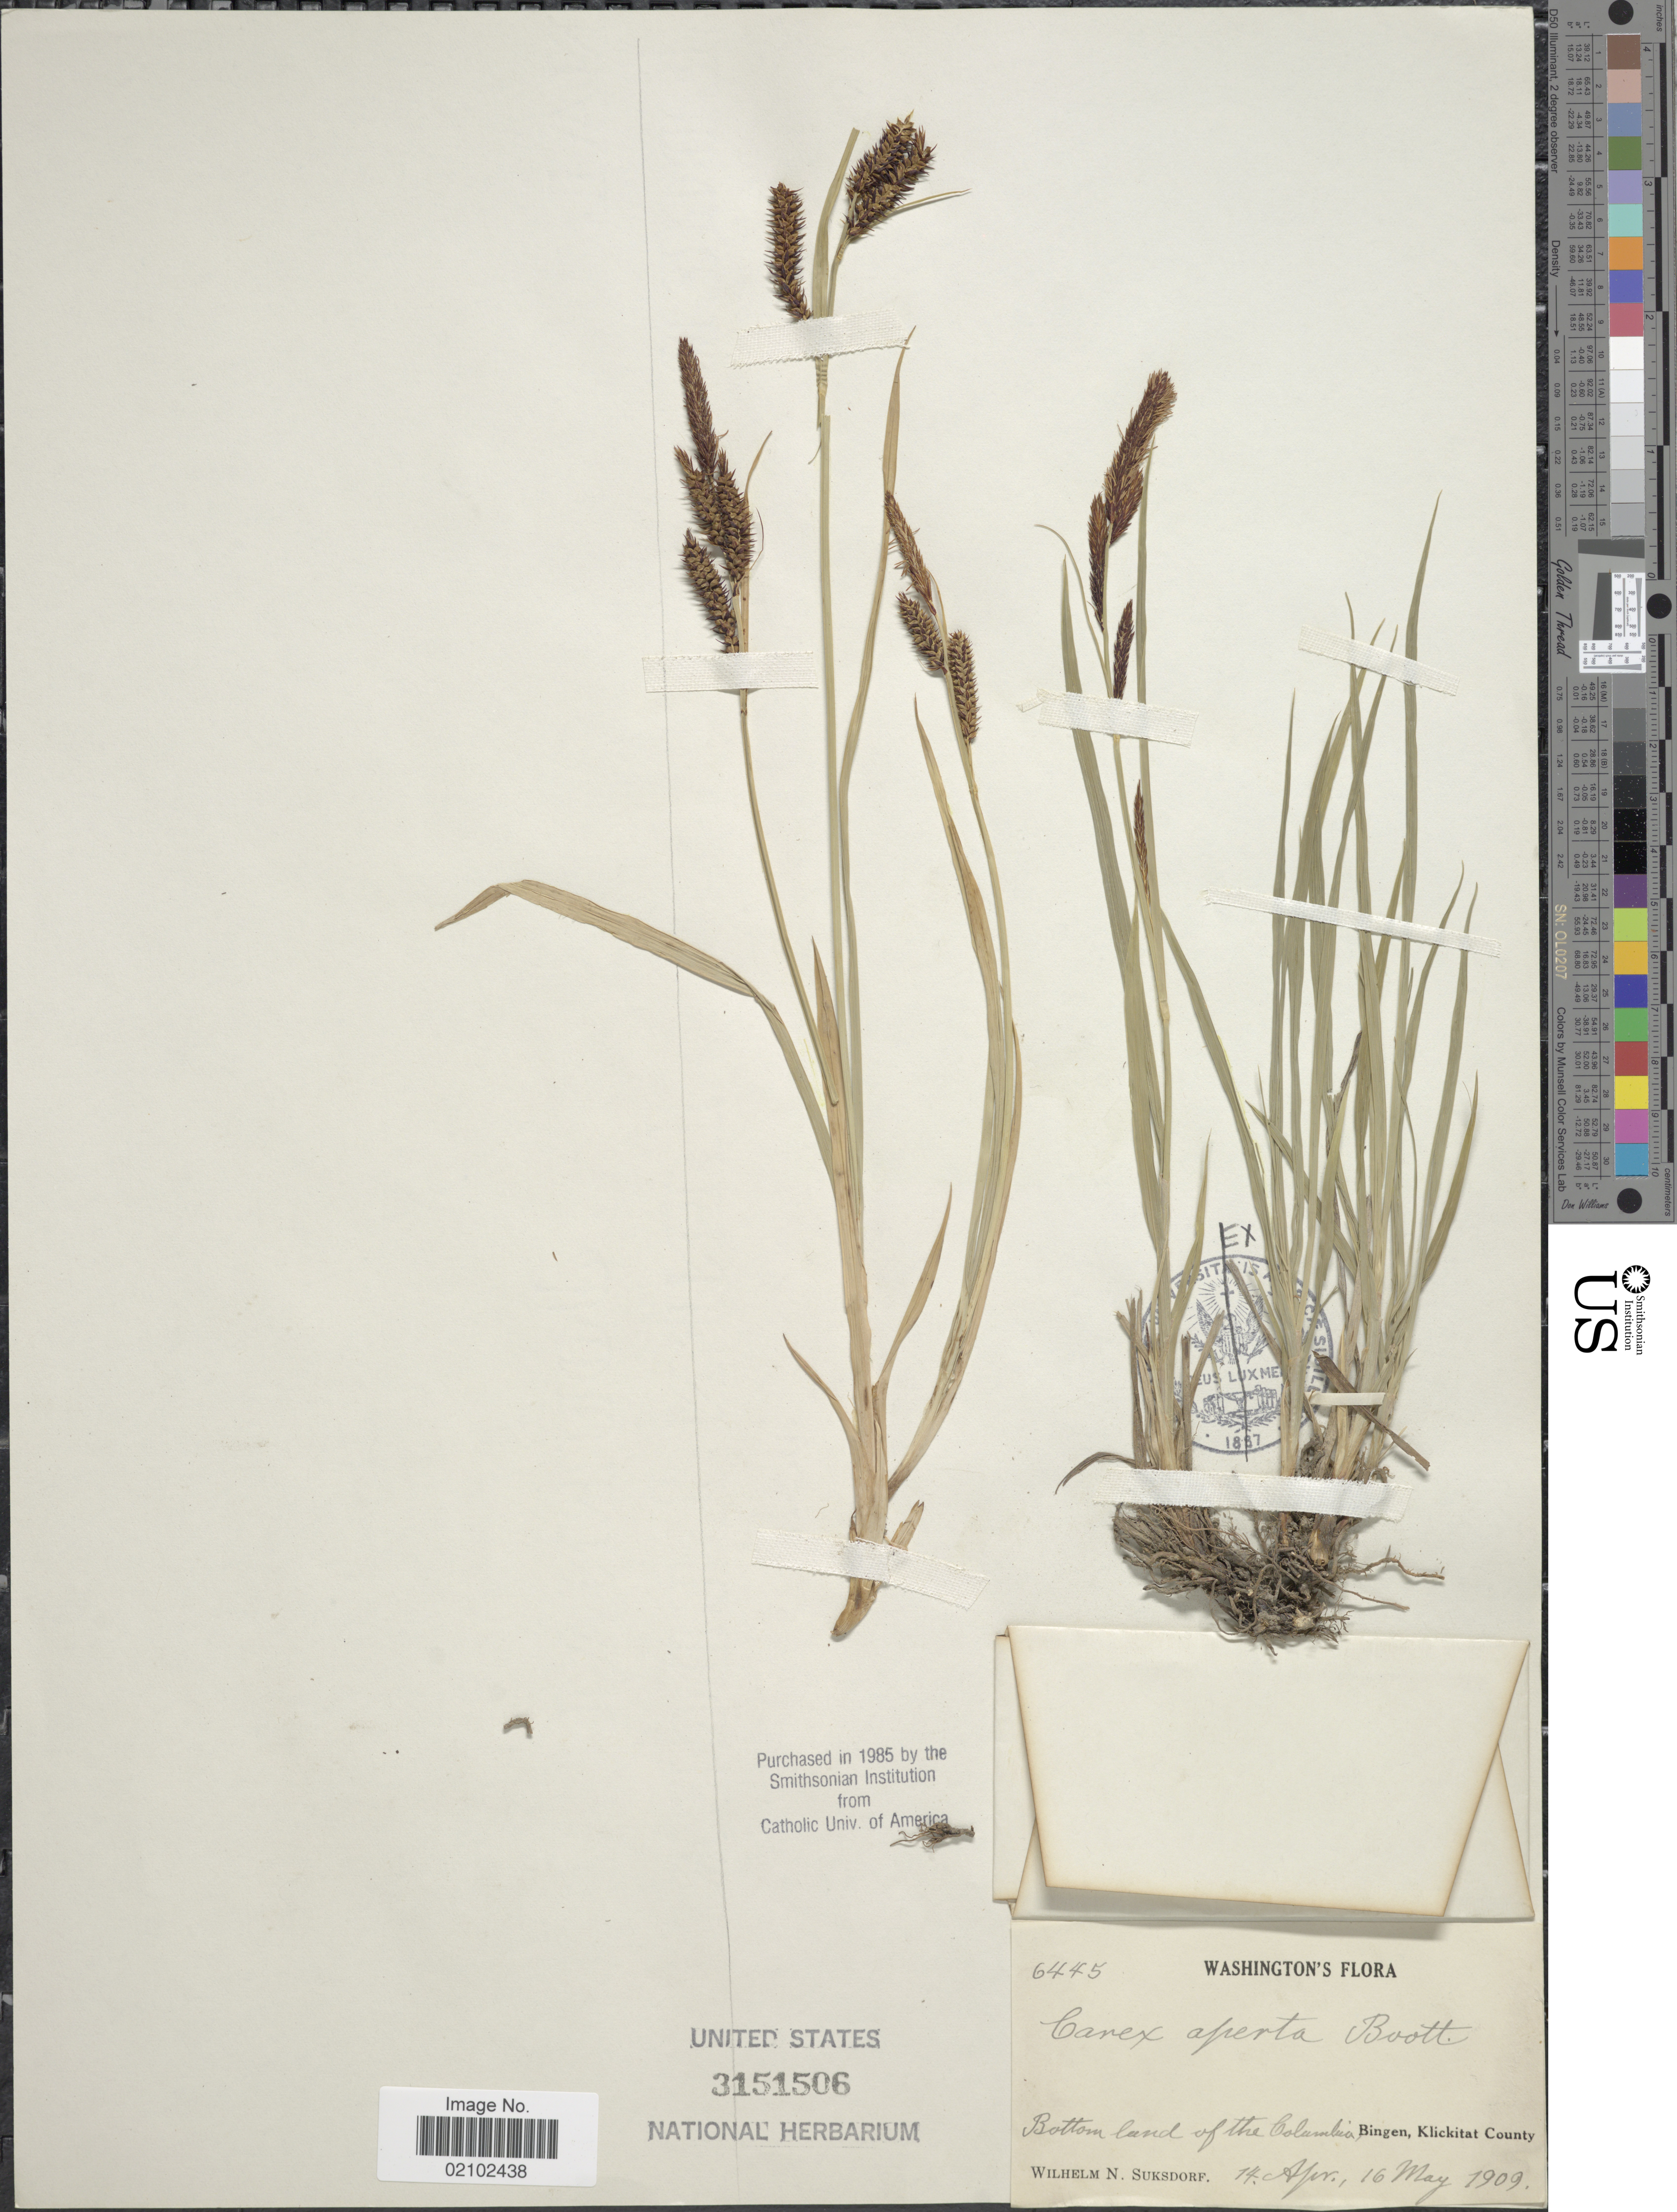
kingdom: Plantae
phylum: Tracheophyta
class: Liliopsida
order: Poales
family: Cyperaceae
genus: Carex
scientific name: Carex aperta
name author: Boott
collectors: W. N. Suksdorf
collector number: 6445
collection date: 1909-04-14/1909-05-16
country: United States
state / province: Washington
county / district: Klickitat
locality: Bottom land of the Columbia, Bingen, Klickitat County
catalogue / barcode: US 3151506